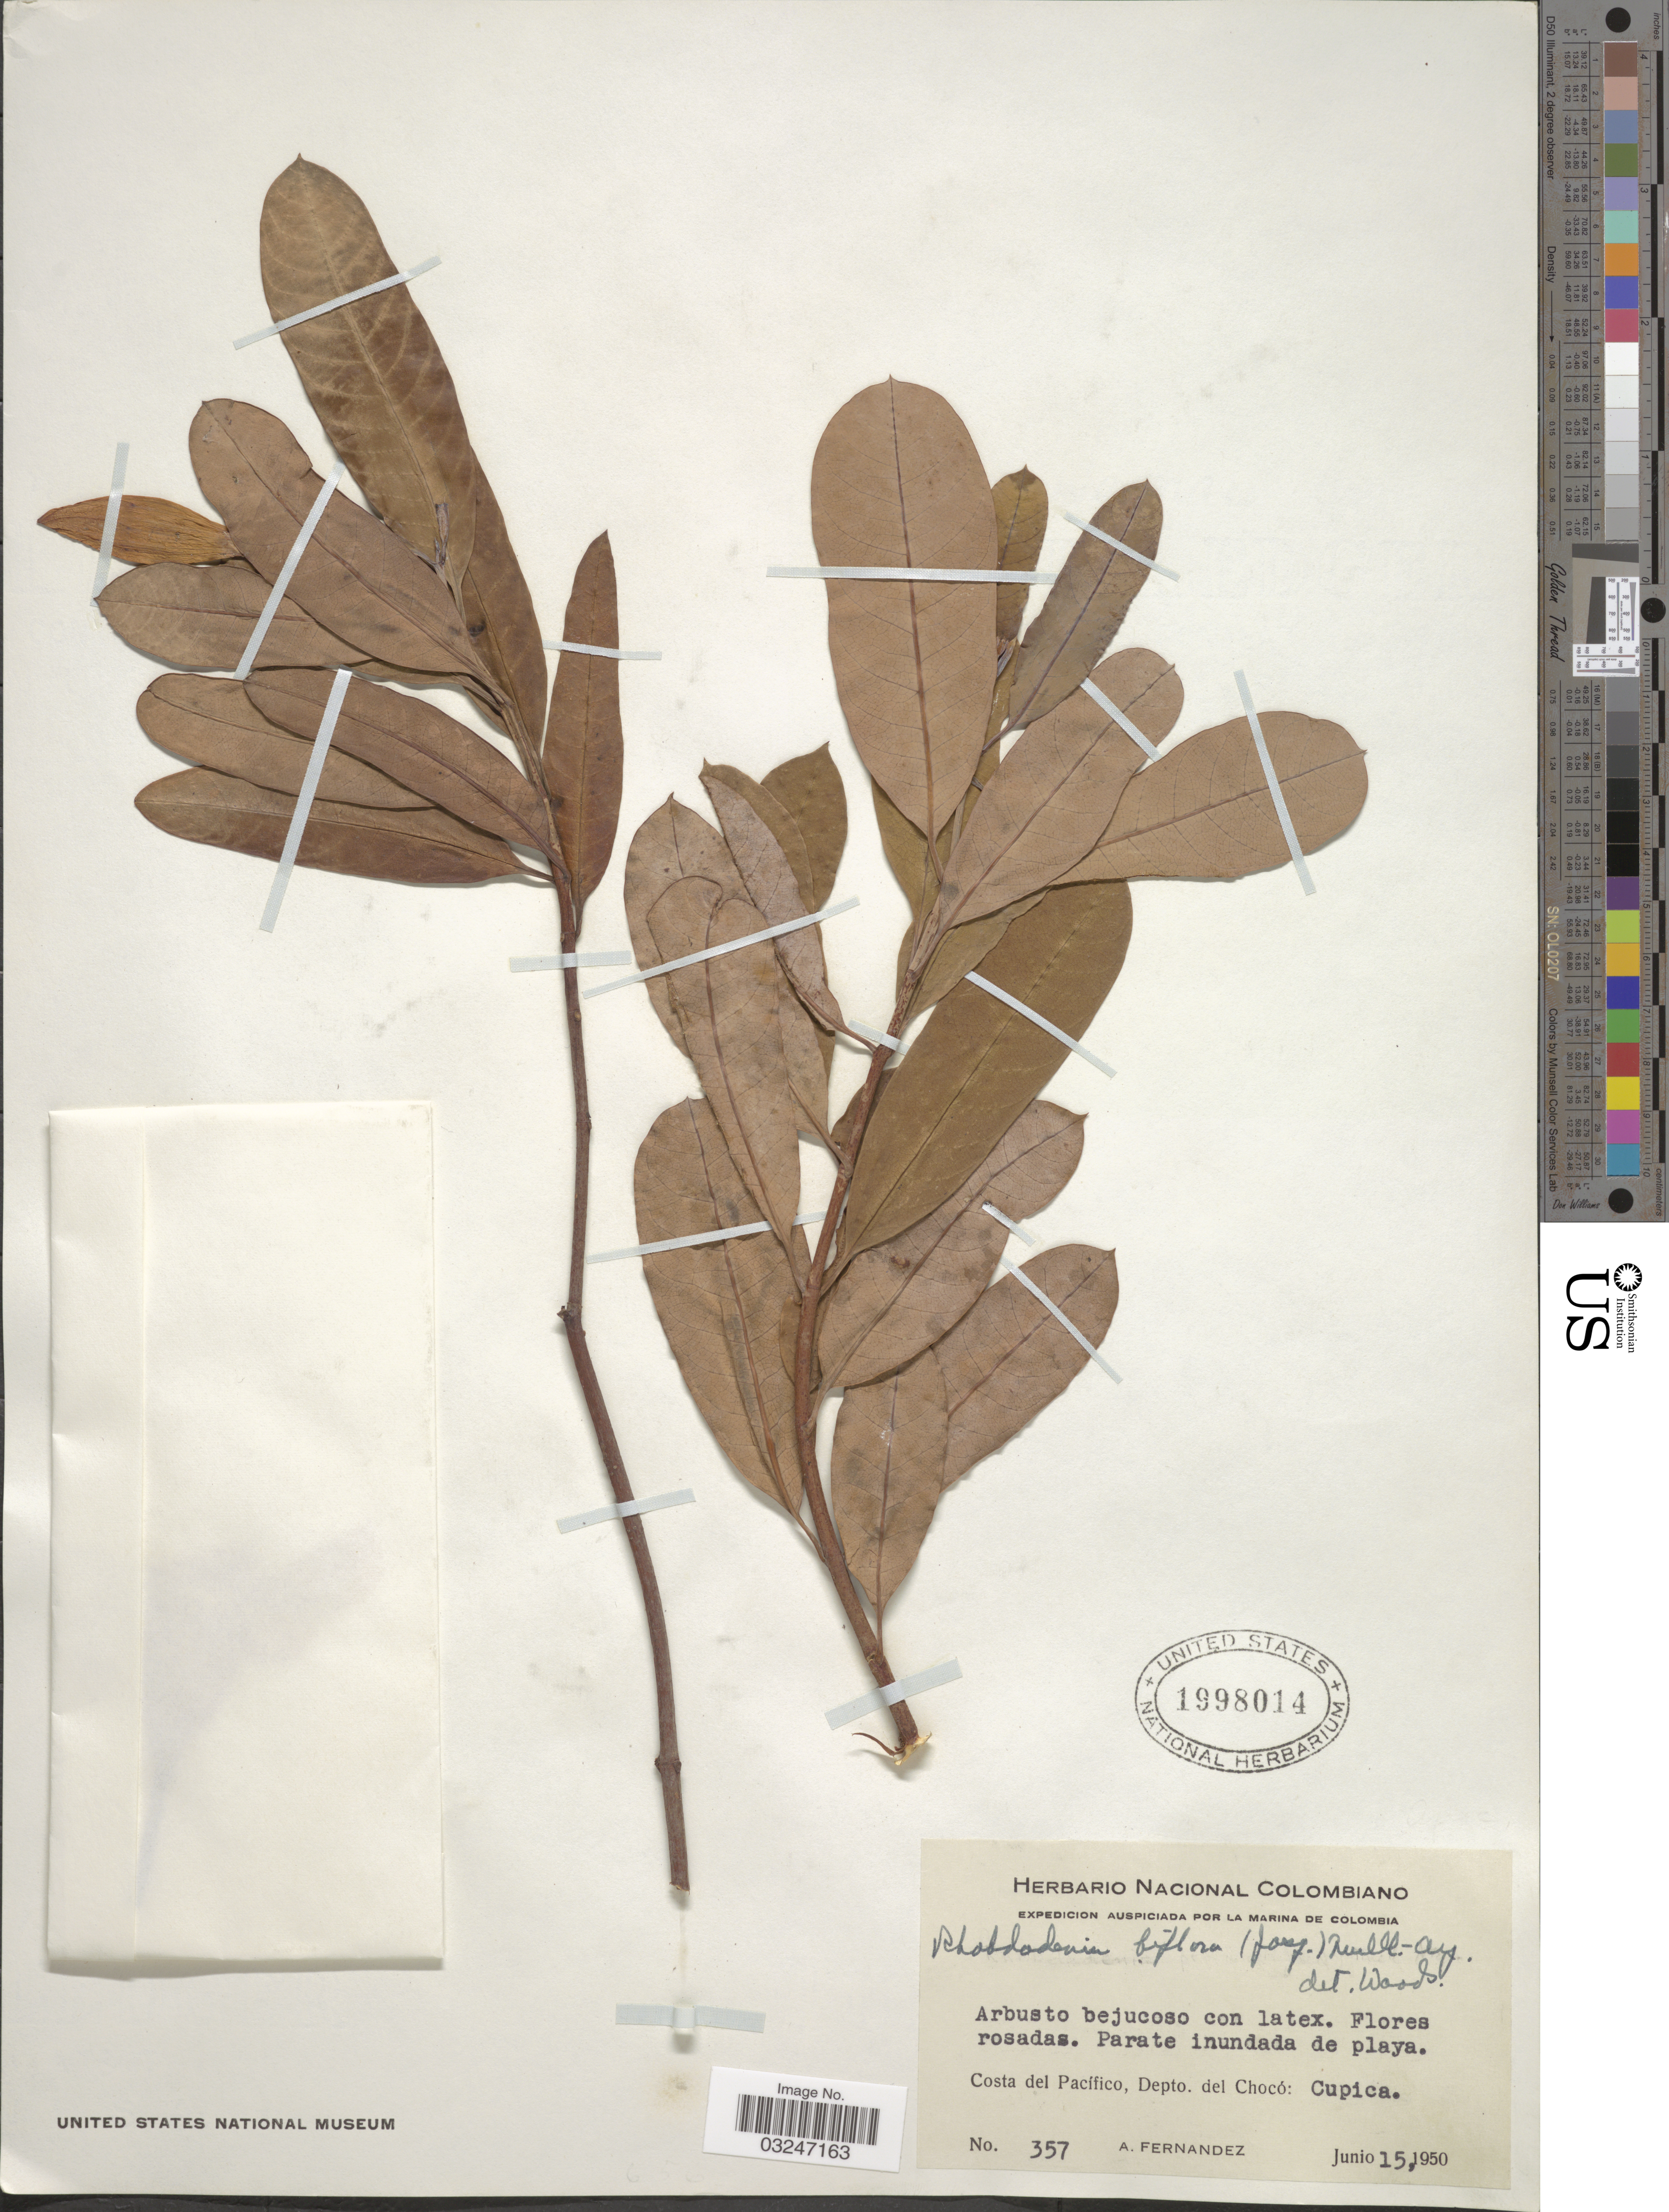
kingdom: Plantae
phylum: Tracheophyta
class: Magnoliopsida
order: Gentianales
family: Apocynaceae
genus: Rhabdadenia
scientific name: Rhabdadenia biflora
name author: (Jacq.) Müll. Arg.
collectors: A. Fernandez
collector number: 357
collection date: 1950-06-15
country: Colombia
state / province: Chocó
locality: Costa del Pacífico, Depto. del Chocó: Cupica.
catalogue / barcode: US 1998014